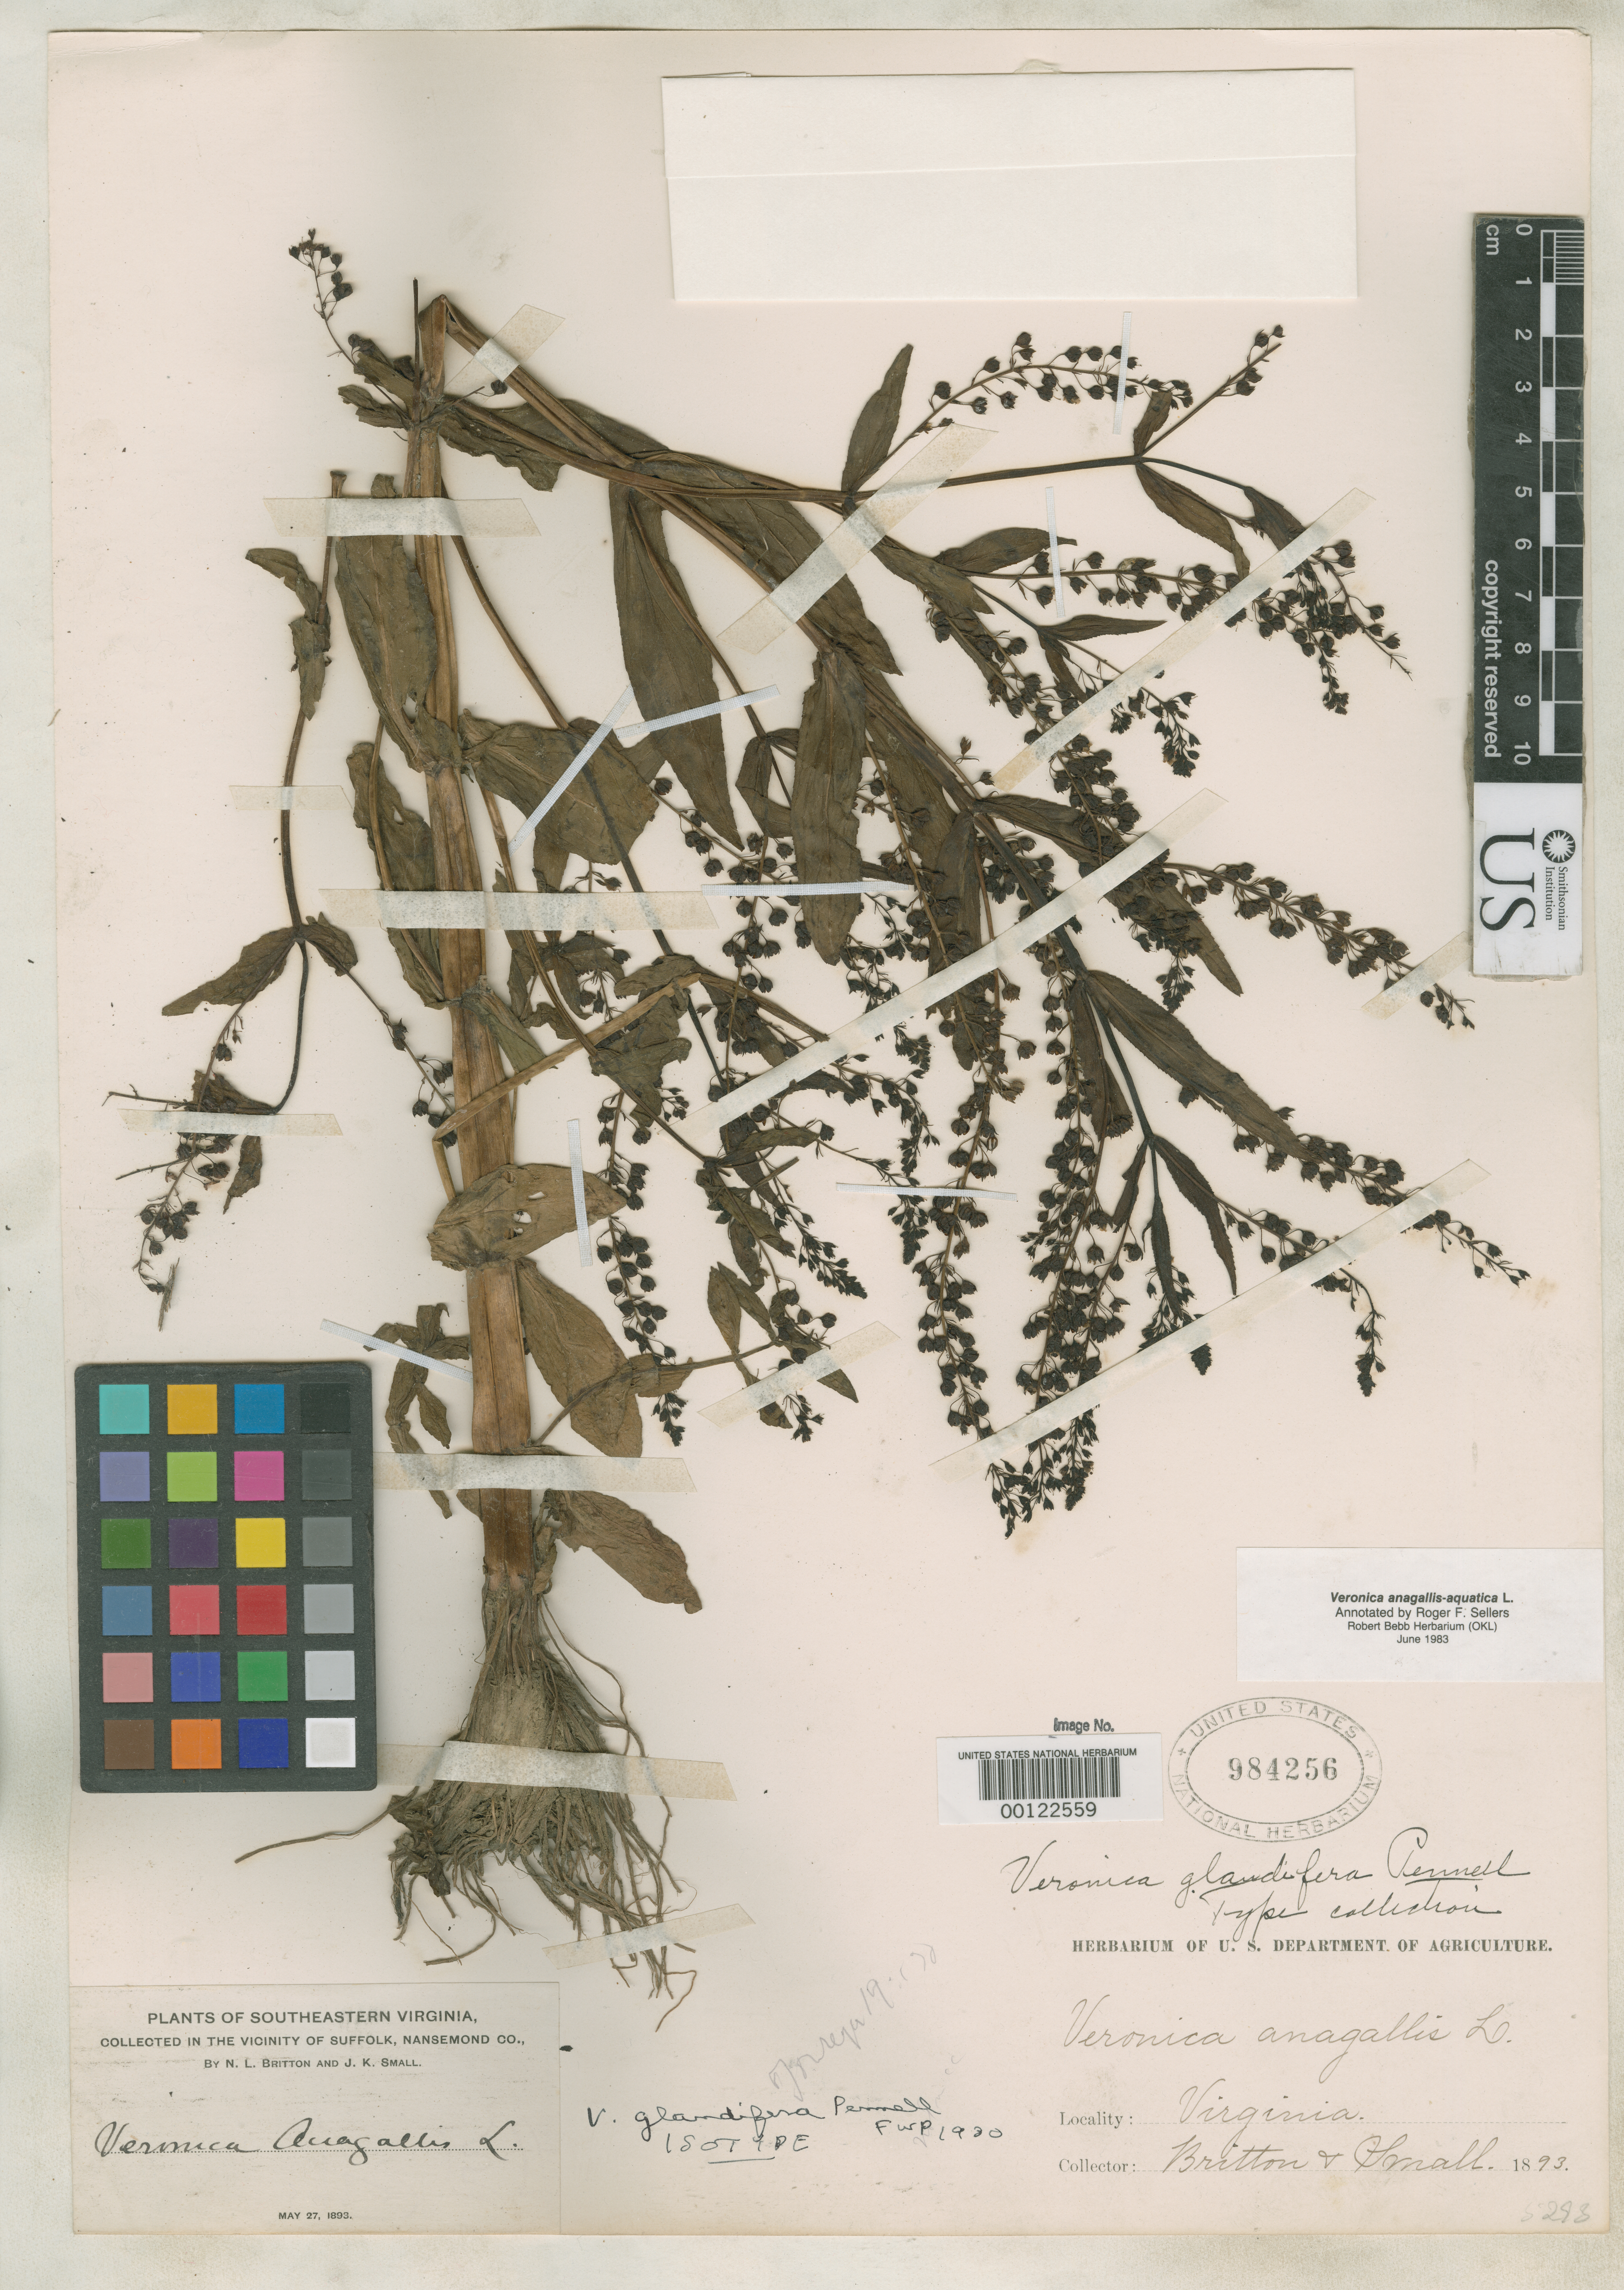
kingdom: Plantae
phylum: Tracheophyta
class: Magnoliopsida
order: Lamiales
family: Plantaginaceae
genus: Veronica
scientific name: Veronica glandifera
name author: Pennell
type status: Isotype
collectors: N. Britton & J. K. Small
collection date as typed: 27 May 1893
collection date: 1893-05-27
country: United States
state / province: Virginia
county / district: City of Suffolk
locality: Suffolk.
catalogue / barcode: US 984256